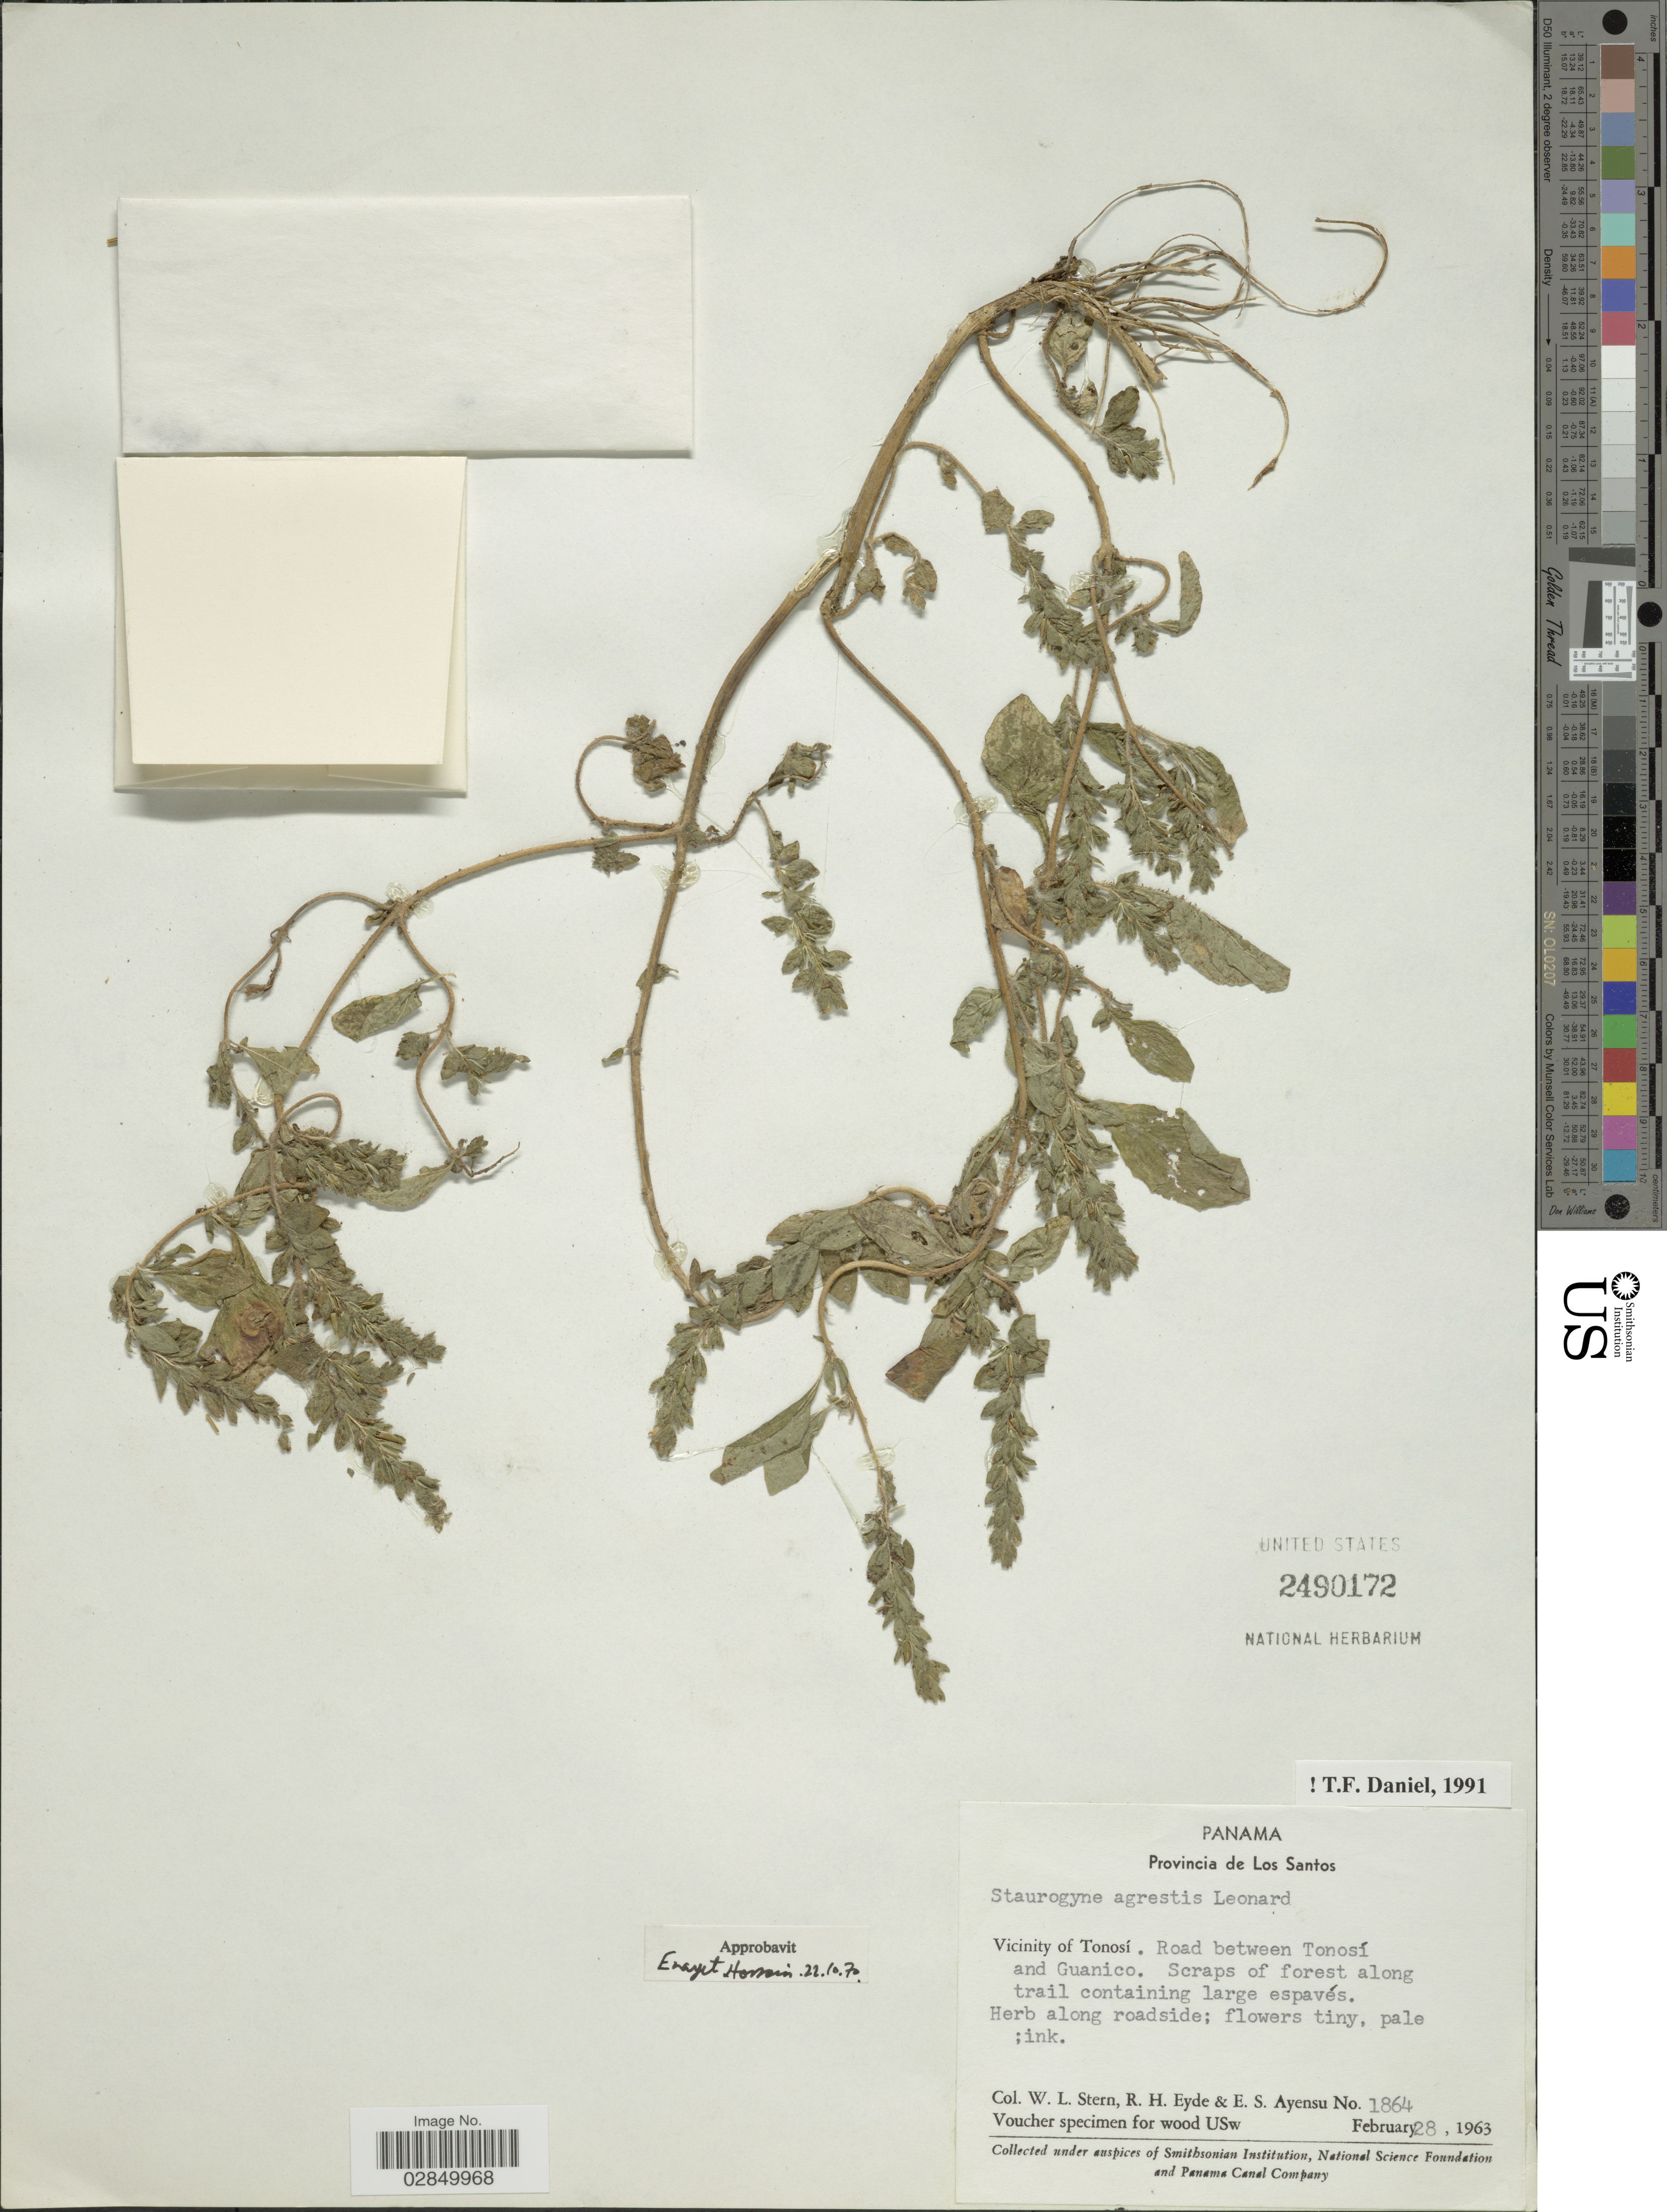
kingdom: Plantae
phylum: Tracheophyta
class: Magnoliopsida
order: Lamiales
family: Acanthaceae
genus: Staurogyne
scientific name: Staurogyne agrestis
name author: Leonard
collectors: W. L. Stern, R. H. Eyde & E. S. Ayensu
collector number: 1864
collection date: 1963-02-28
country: Panama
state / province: Los Santos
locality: Vicinity of Tonosí. Road between Tonosí and Guanico.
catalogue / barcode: US 2490172